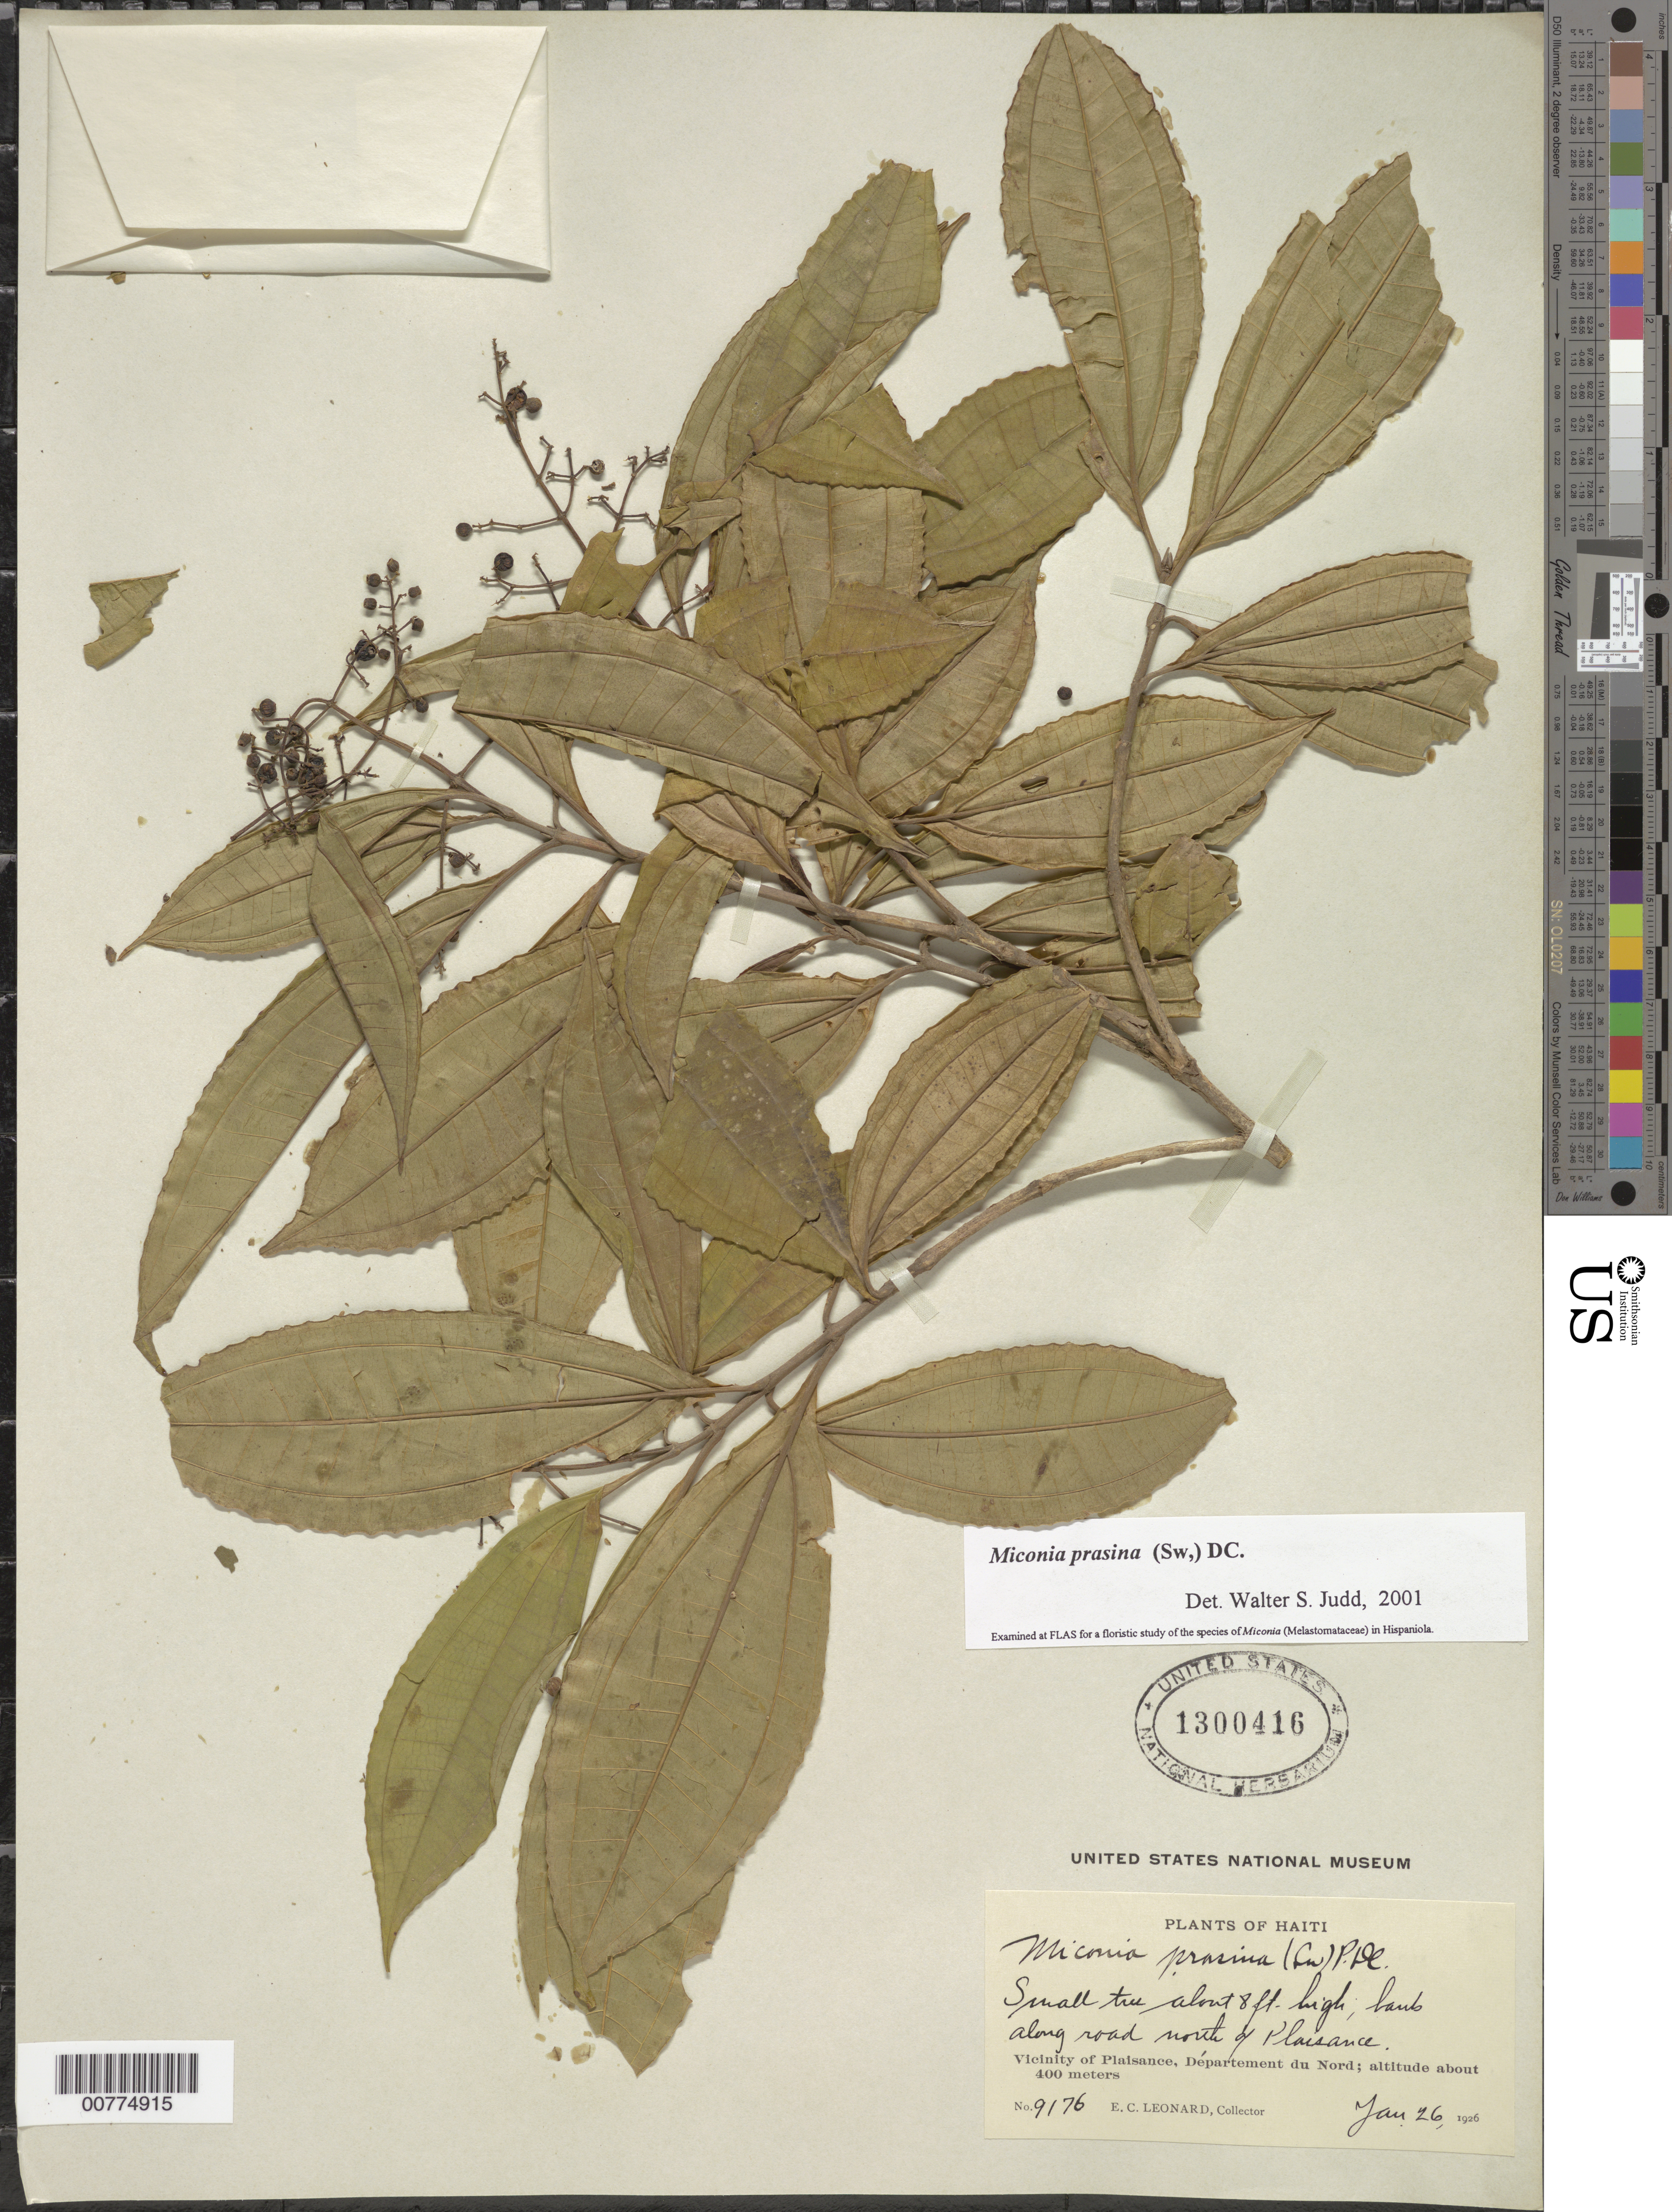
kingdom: Plantae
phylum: Tracheophyta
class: Magnoliopsida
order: Myrtales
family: Melastomataceae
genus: Miconia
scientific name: Miconia prasina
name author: (Sw.) DC.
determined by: Judd, Walter S.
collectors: E. C. Leonard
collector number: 9176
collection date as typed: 26 Jan 1926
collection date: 1926-01-26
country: Haiti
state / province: Nord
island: Hispaniola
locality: Vicinity of Plaisance, north of Plaisance.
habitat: Bank along road.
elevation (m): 400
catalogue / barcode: US 1300416